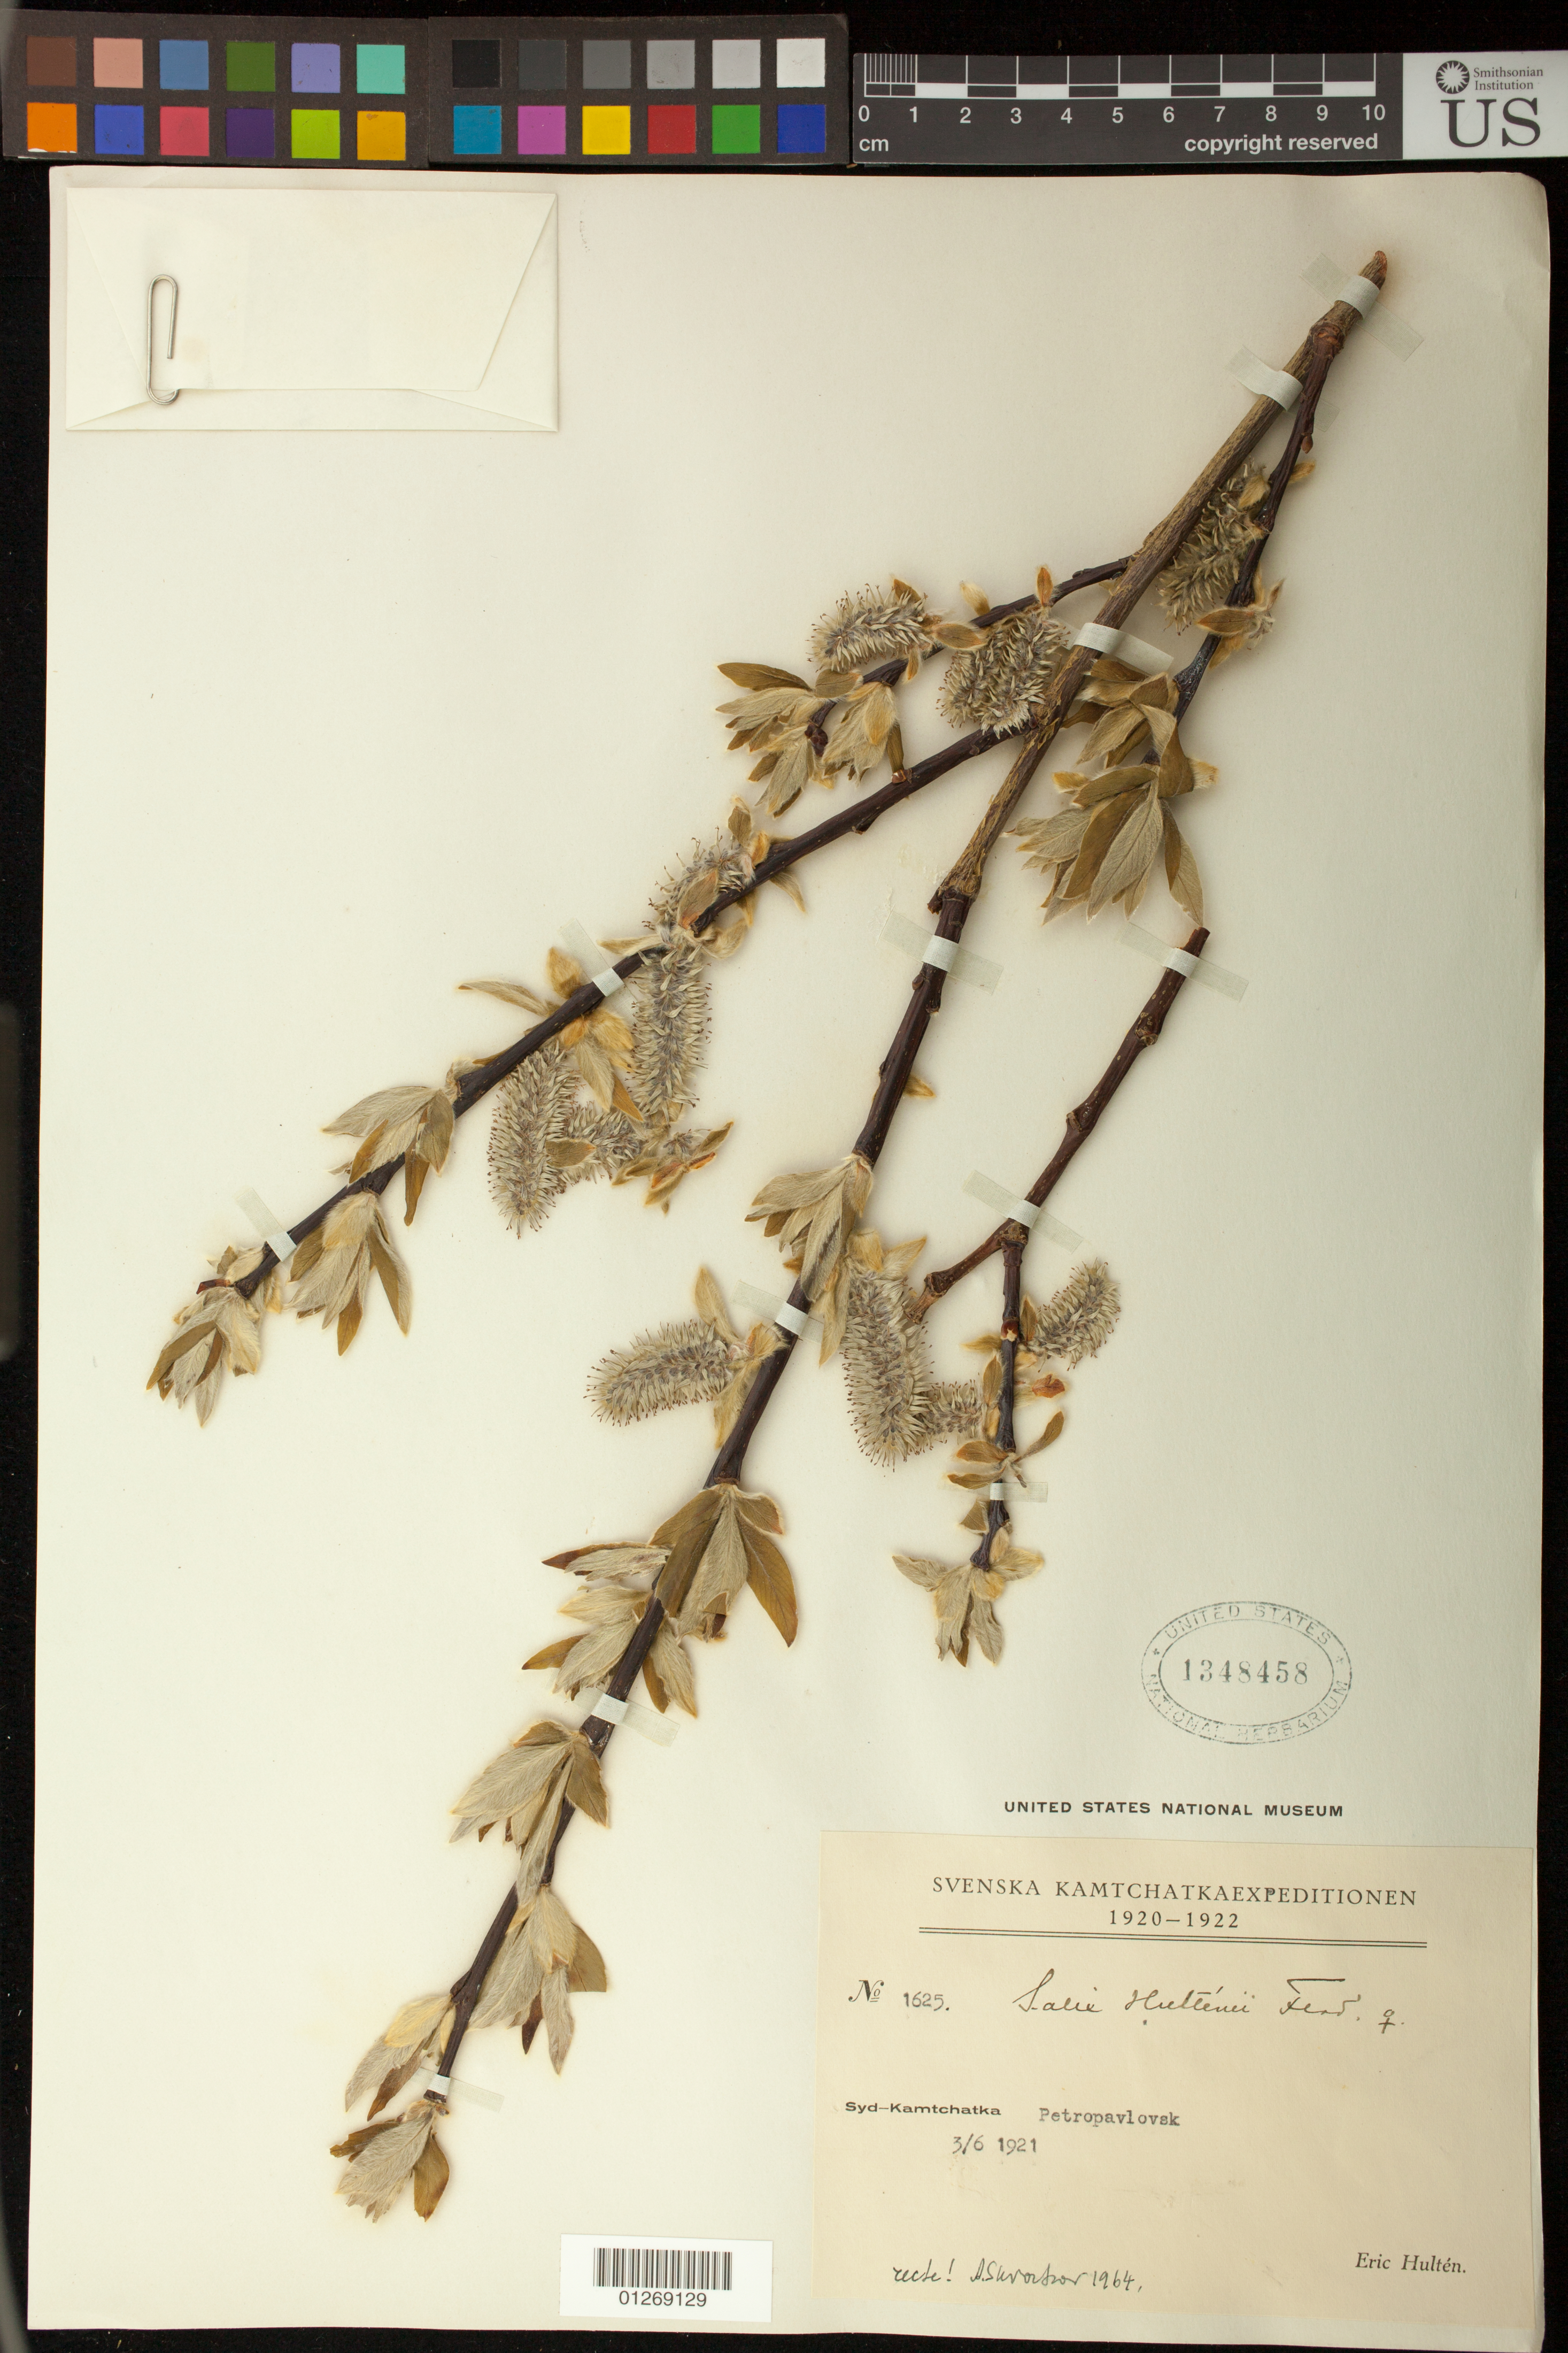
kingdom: Plantae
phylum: Tracheophyta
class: Magnoliopsida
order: Malpighiales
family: Salicaceae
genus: Salix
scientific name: Salix hultenii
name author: Flod.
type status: Syntype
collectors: E. G. Hultén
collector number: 1625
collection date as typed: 9/6 1921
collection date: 1921-06-09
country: Russian Federation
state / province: Kamchatka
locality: Syd-Kamtchatka, Petropavlovsk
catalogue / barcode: US 1348458